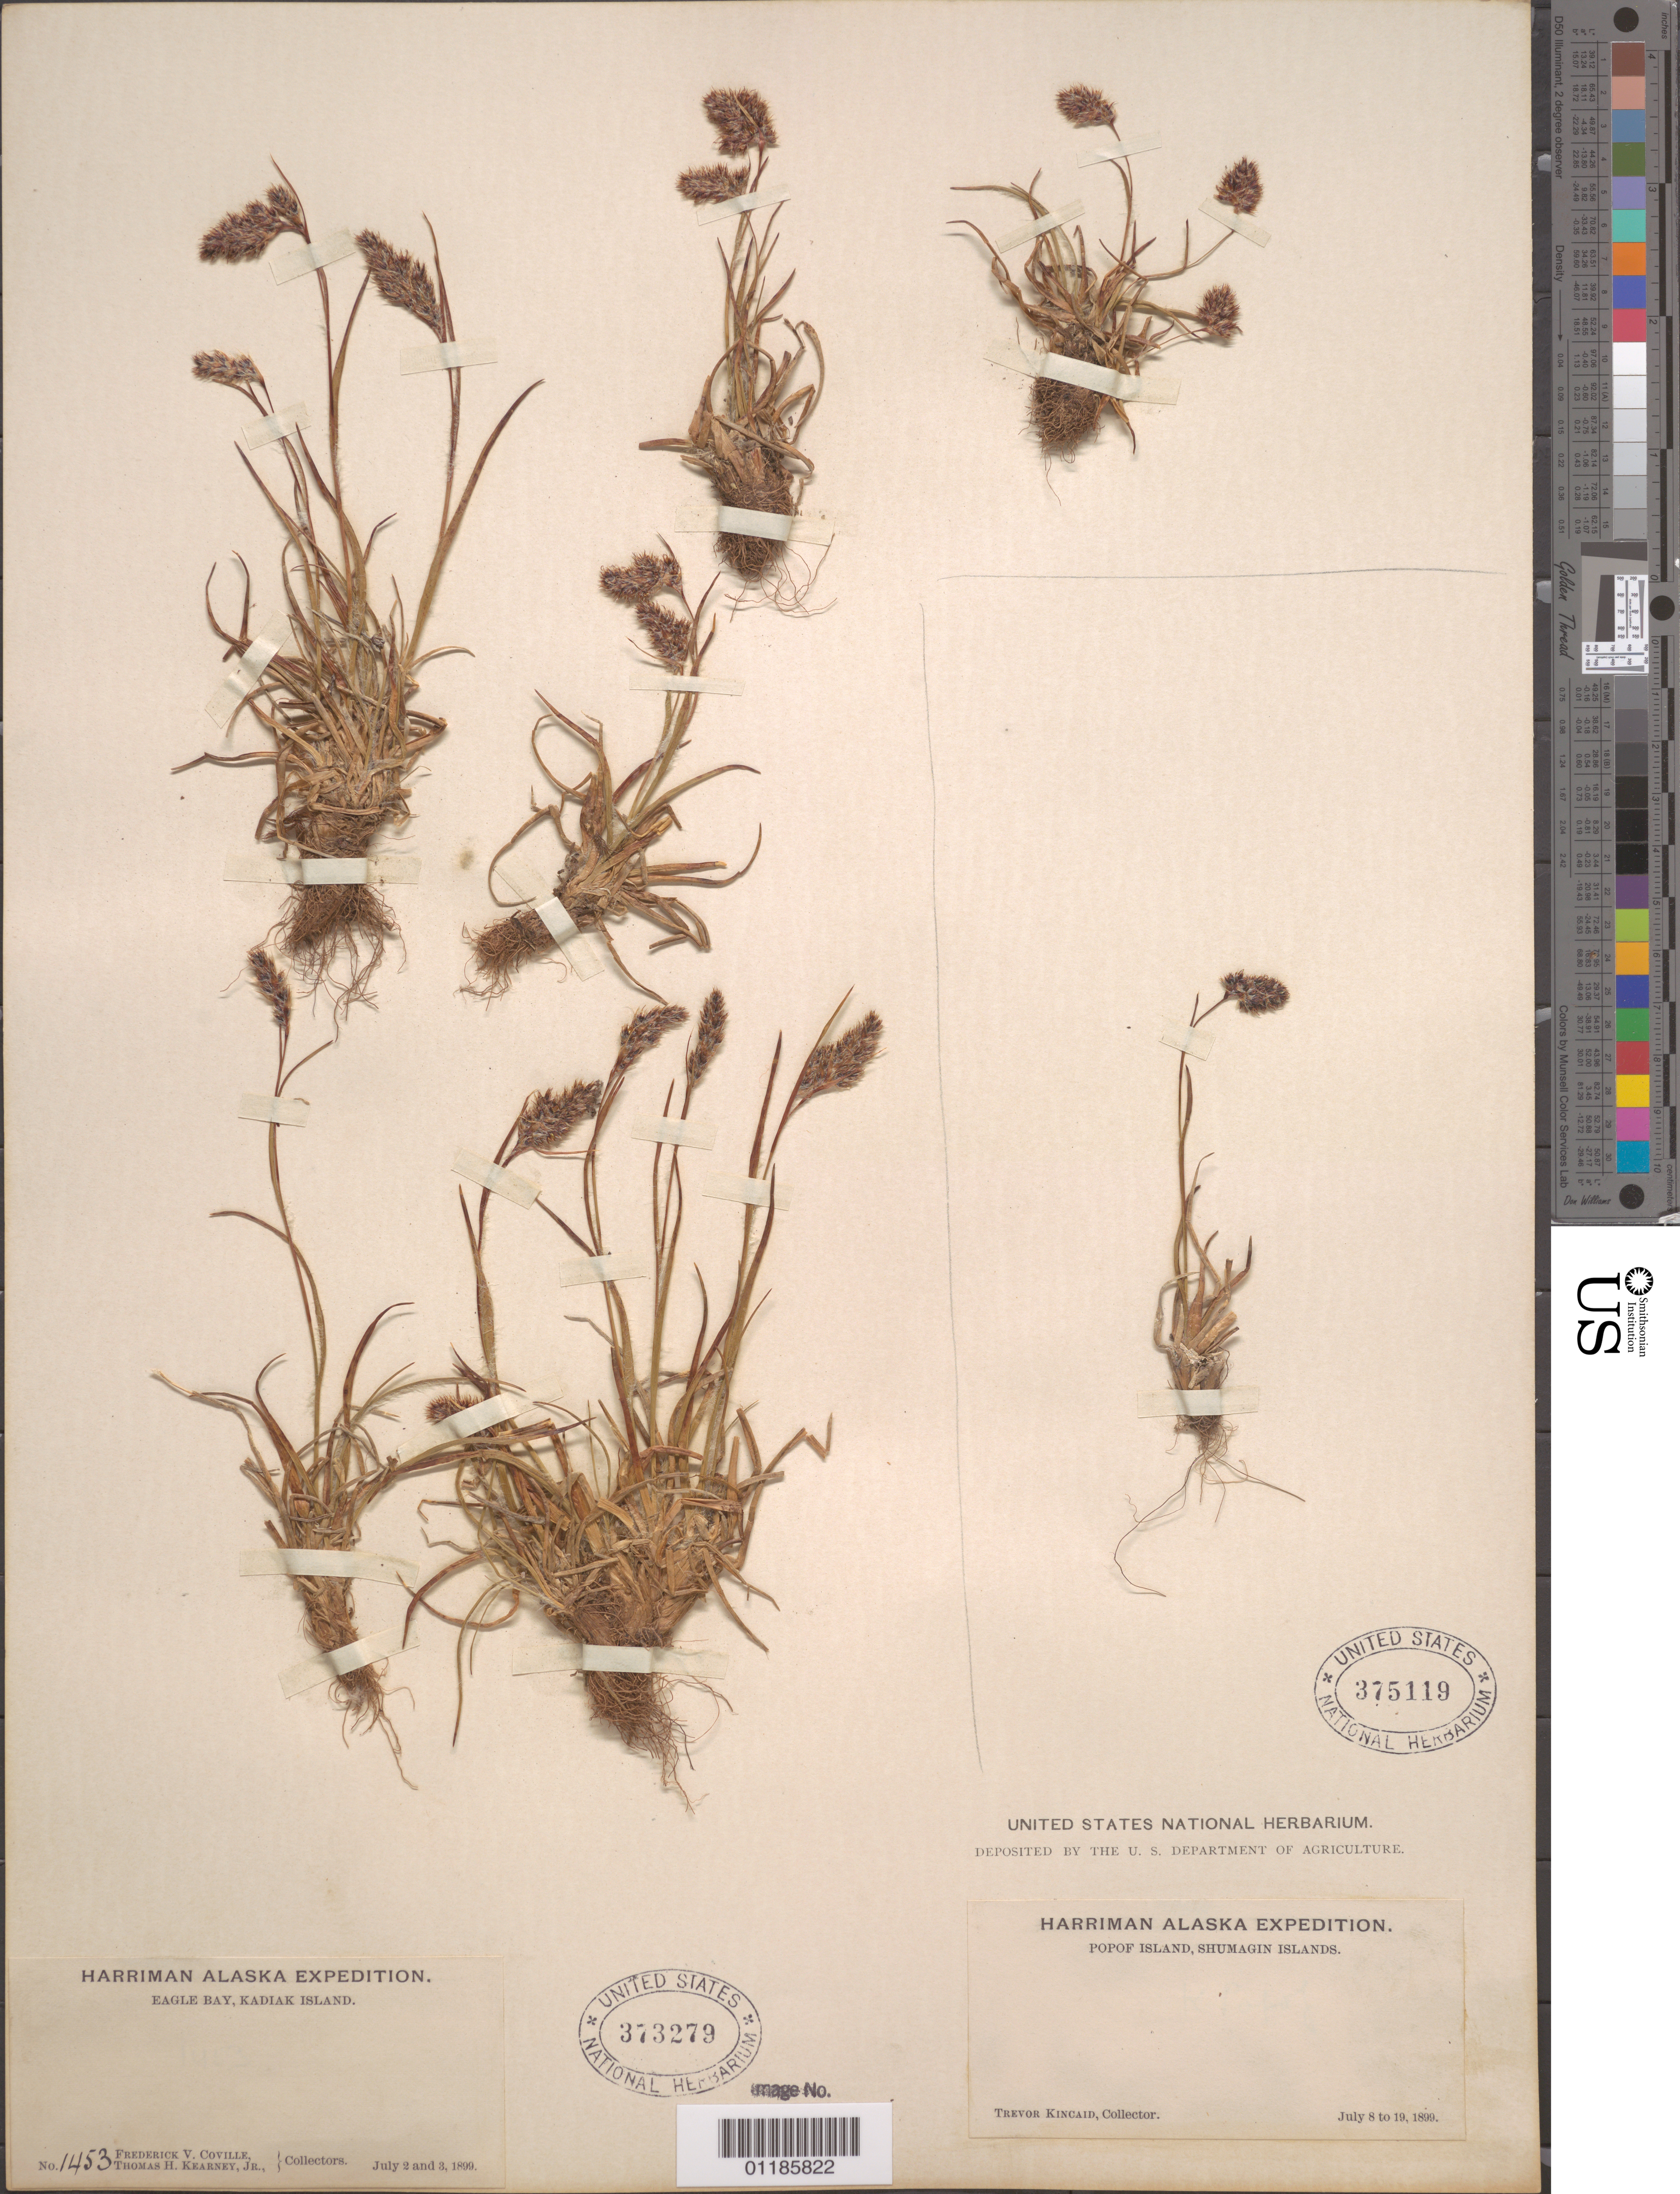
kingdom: Plantae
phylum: Tracheophyta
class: Liliopsida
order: Poales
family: Juncaceae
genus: Luzula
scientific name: Luzula piperi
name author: (Coville) M.E. Jones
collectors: T. C. Kincaid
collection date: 1899-07-08/1899-07-19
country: United States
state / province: Alaska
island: Popof Island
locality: Popof Island, Shumagin Island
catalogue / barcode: US 375119